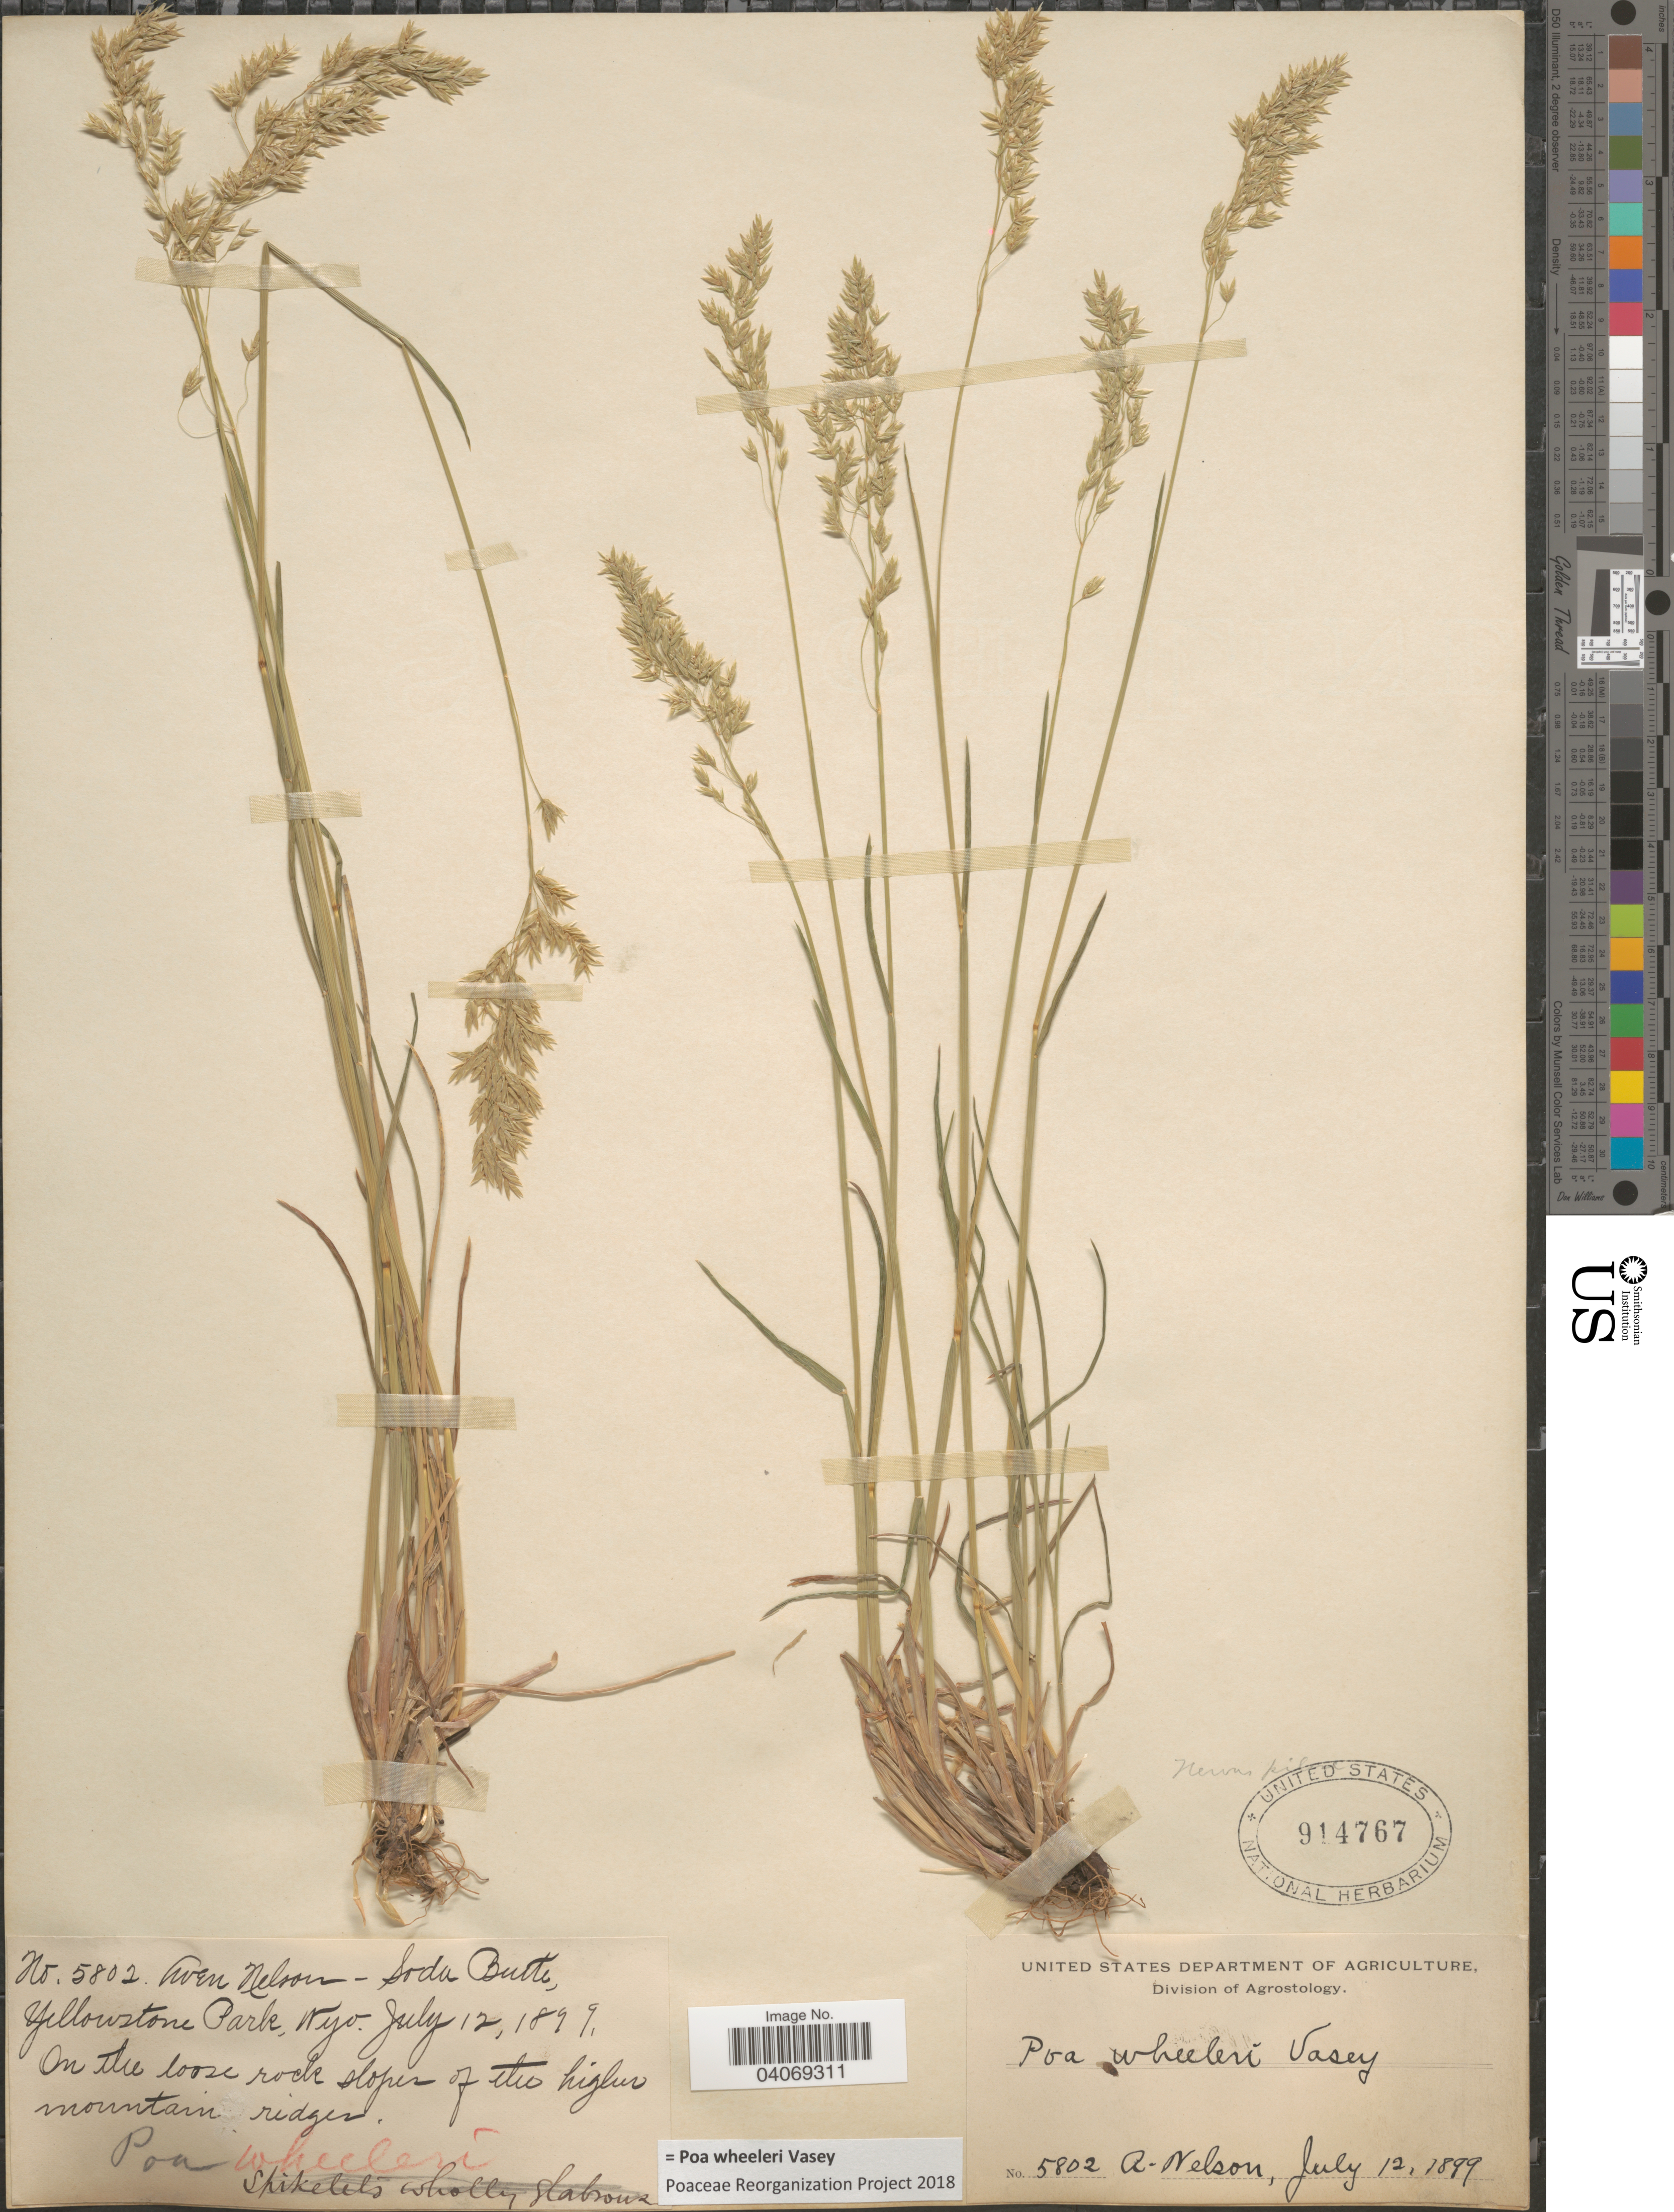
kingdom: Plantae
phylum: Tracheophyta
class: Liliopsida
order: Poales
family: Poaceae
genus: Poa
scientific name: Poa wheeleri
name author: Vasey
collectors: A. Nelson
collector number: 5802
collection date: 1899-07-12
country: United States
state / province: Wyoming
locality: Soda Butte, Yellowstone Park. On the loose rock slopes of the higher mountain ridges.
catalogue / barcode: US 914767